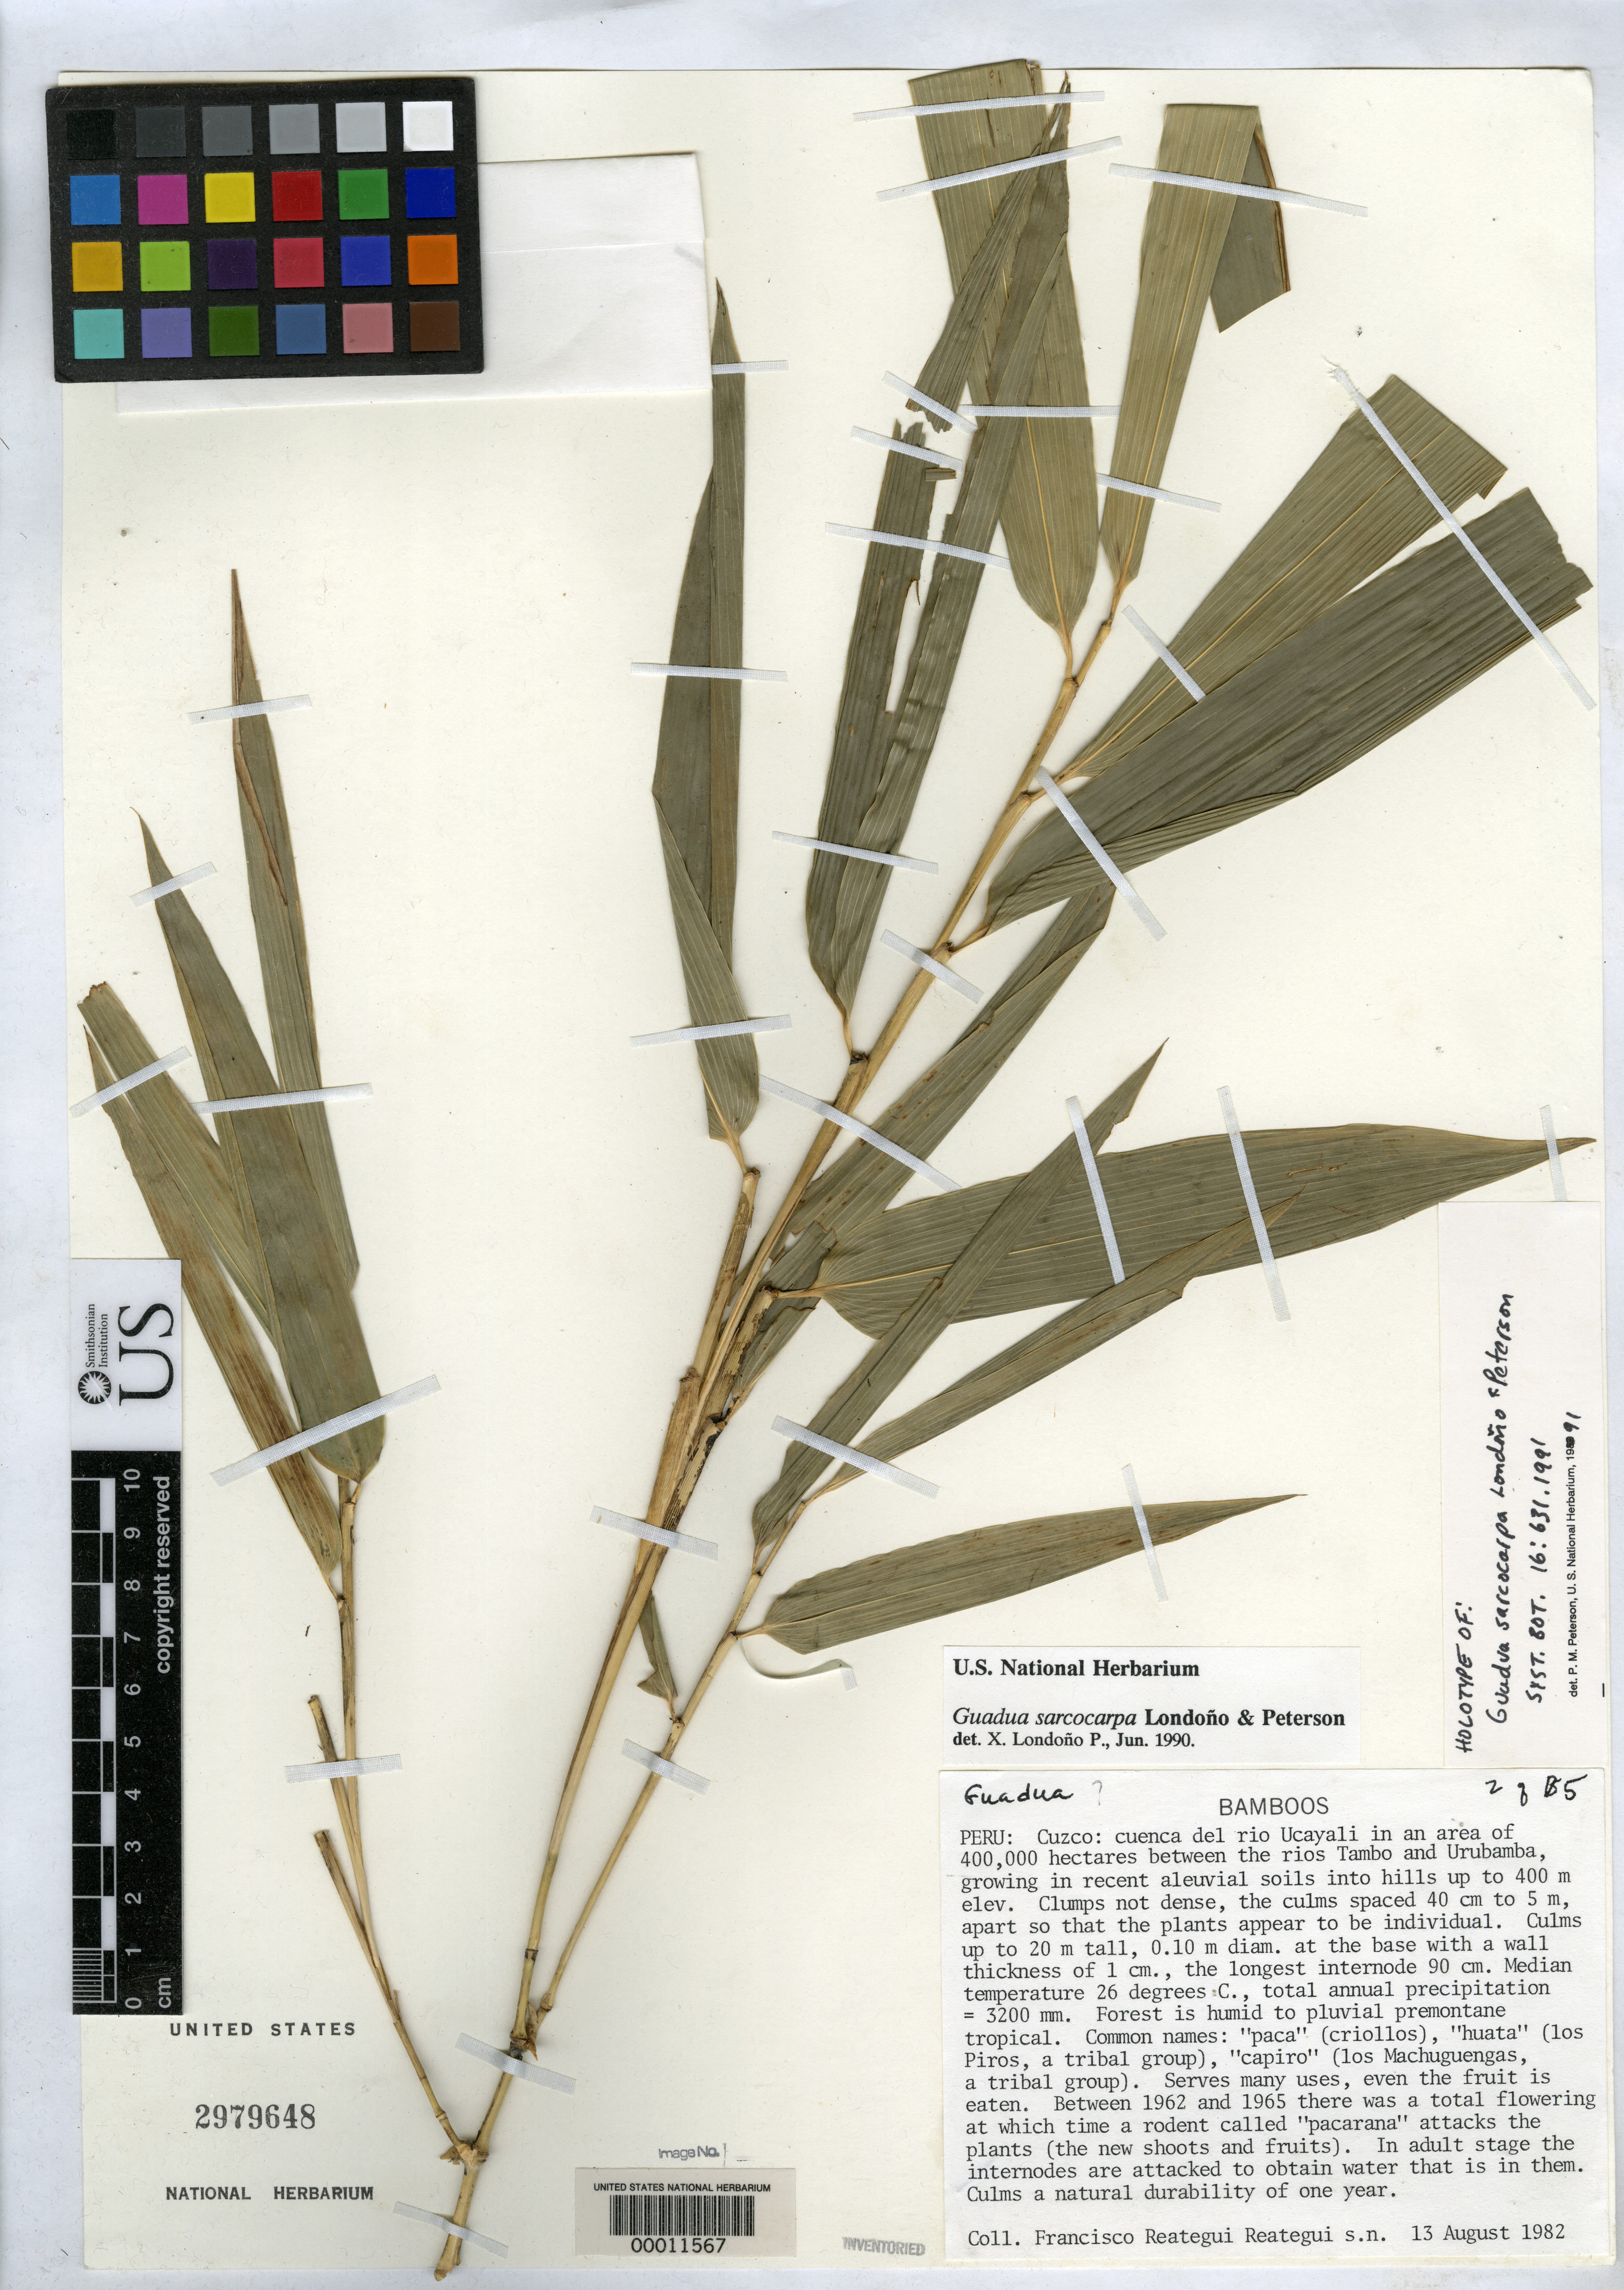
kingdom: Plantae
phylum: Tracheophyta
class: Liliopsida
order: Poales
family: Poaceae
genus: Guadua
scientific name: Guadua sarcocarpa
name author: Londoño & P.M. Peterson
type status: Holotype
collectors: F. Reategui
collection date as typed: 13 Aug 1982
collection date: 1982-08-13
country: Peru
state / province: Cusco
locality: Cuenca del Río Ucayali in area of 400,000 hectares between Río Tambo and Urubamba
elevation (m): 400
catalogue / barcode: US 2979648